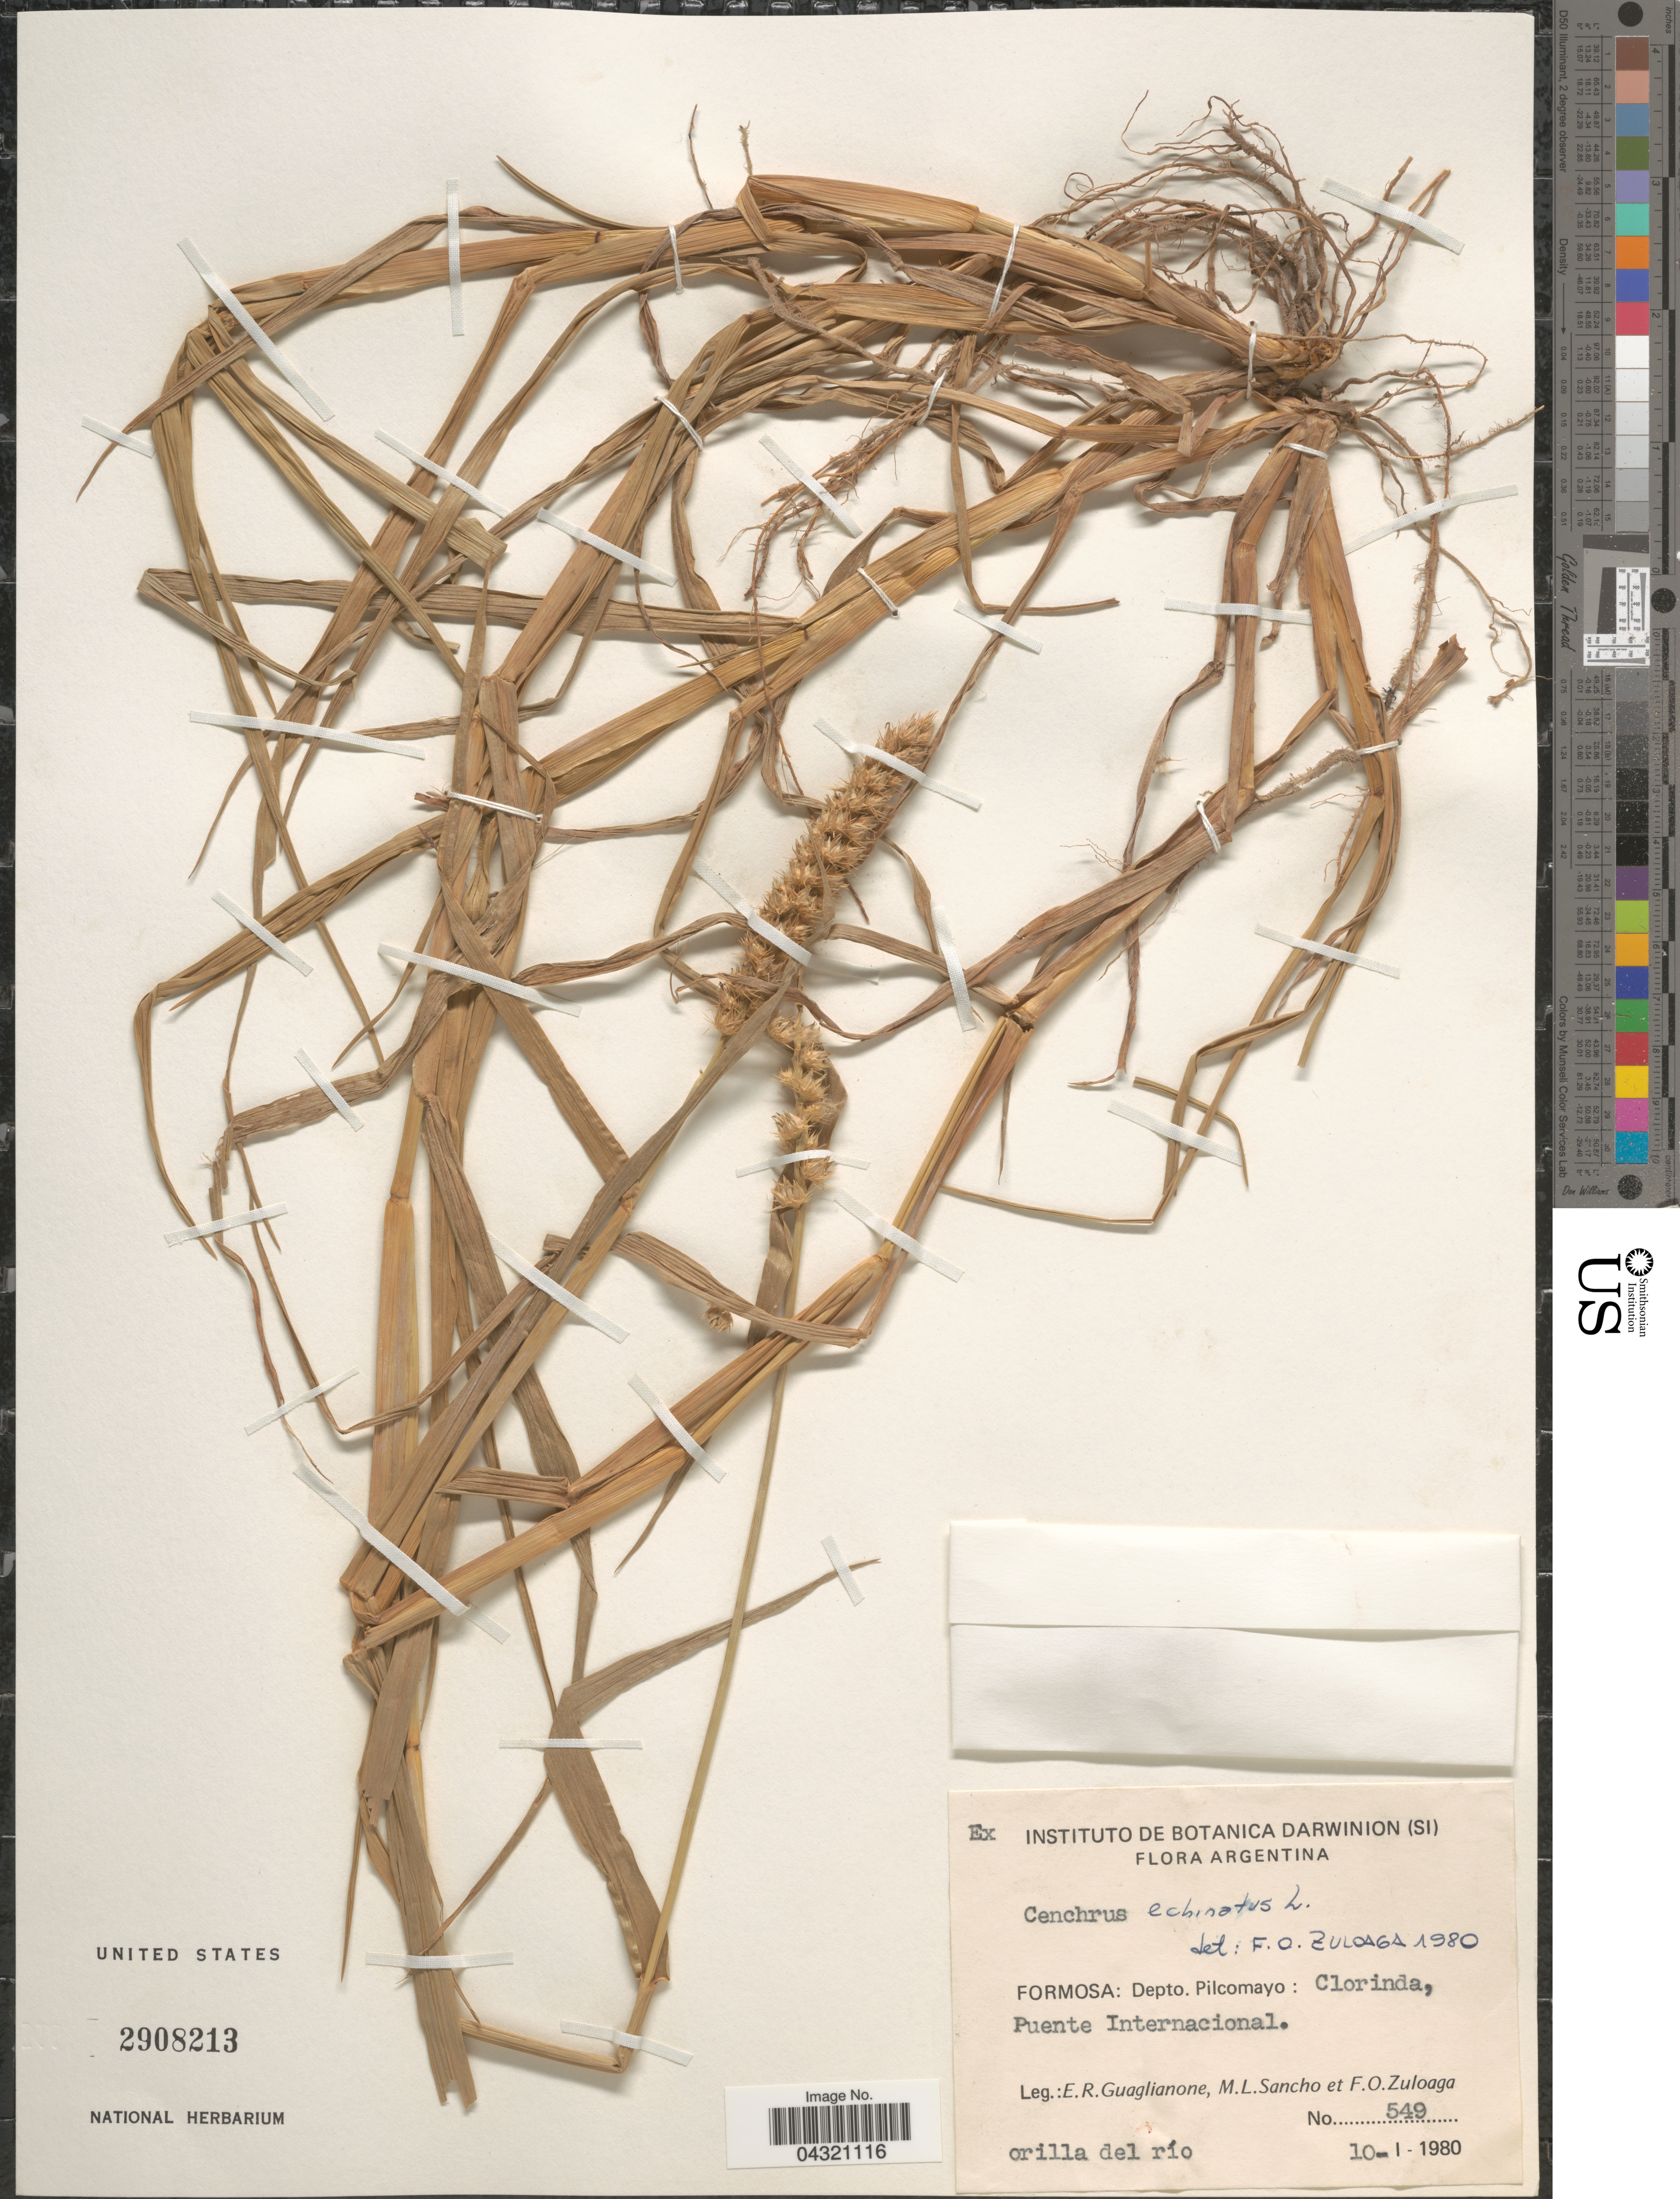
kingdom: Plantae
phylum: Tracheophyta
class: Liliopsida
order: Poales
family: Poaceae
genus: Cenchrus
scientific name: Cenchrus echinatus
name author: L.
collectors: E. R. Guaglianone, M. L. Sancho & F. O. Zuloaga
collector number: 549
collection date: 1980-01-10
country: Argentina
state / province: Formosa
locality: Depto. Pilcomayo : Clorinda, Puente Internacional.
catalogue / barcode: US 2908213